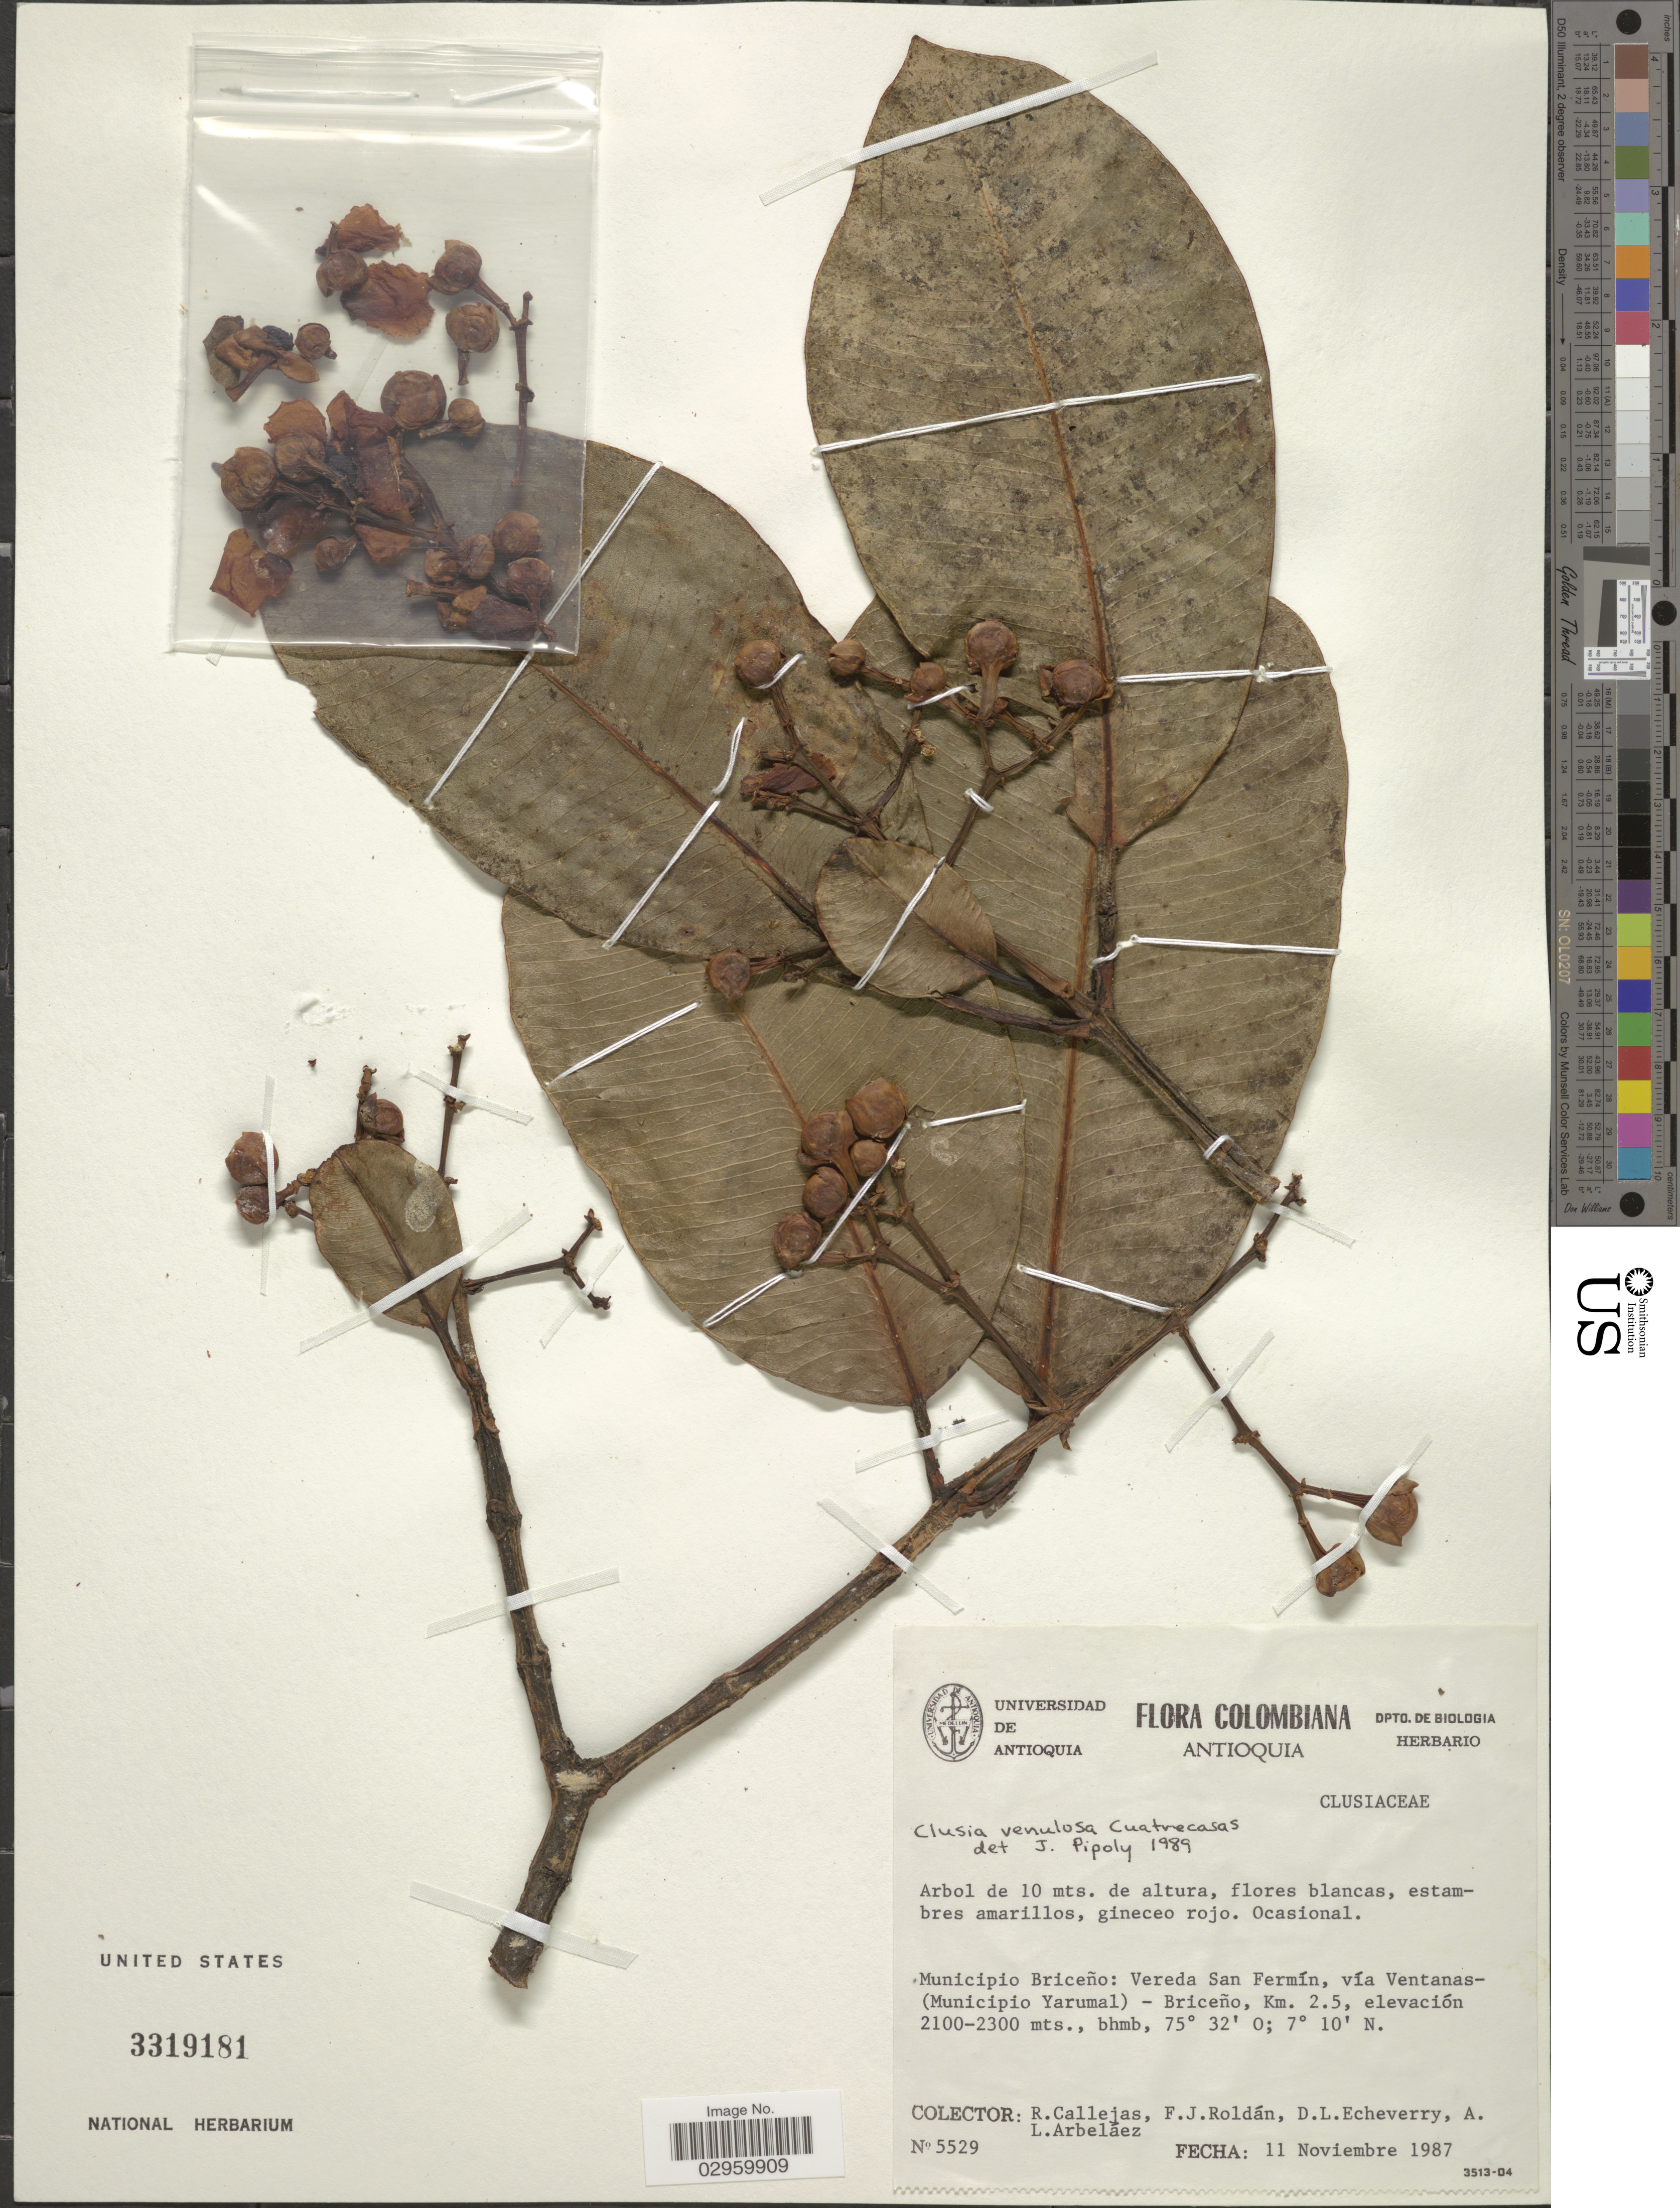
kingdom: Plantae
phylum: Tracheophyta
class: Magnoliopsida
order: Malpighiales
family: Clusiaceae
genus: Clusia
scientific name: Clusia venulosa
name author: Cuatrec.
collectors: R. Callejas, F. J. Roldán, D. Echeverry & A. Arbeláez Alvarez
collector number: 5529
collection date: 1987-11-11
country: Colombia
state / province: Antioquia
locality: Municipio Briceño: Vereda San Fermín, vía Ventanas-(Municipio Yarumal)-Briceño, Km. 2.5.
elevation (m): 2100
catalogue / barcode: US 3319181